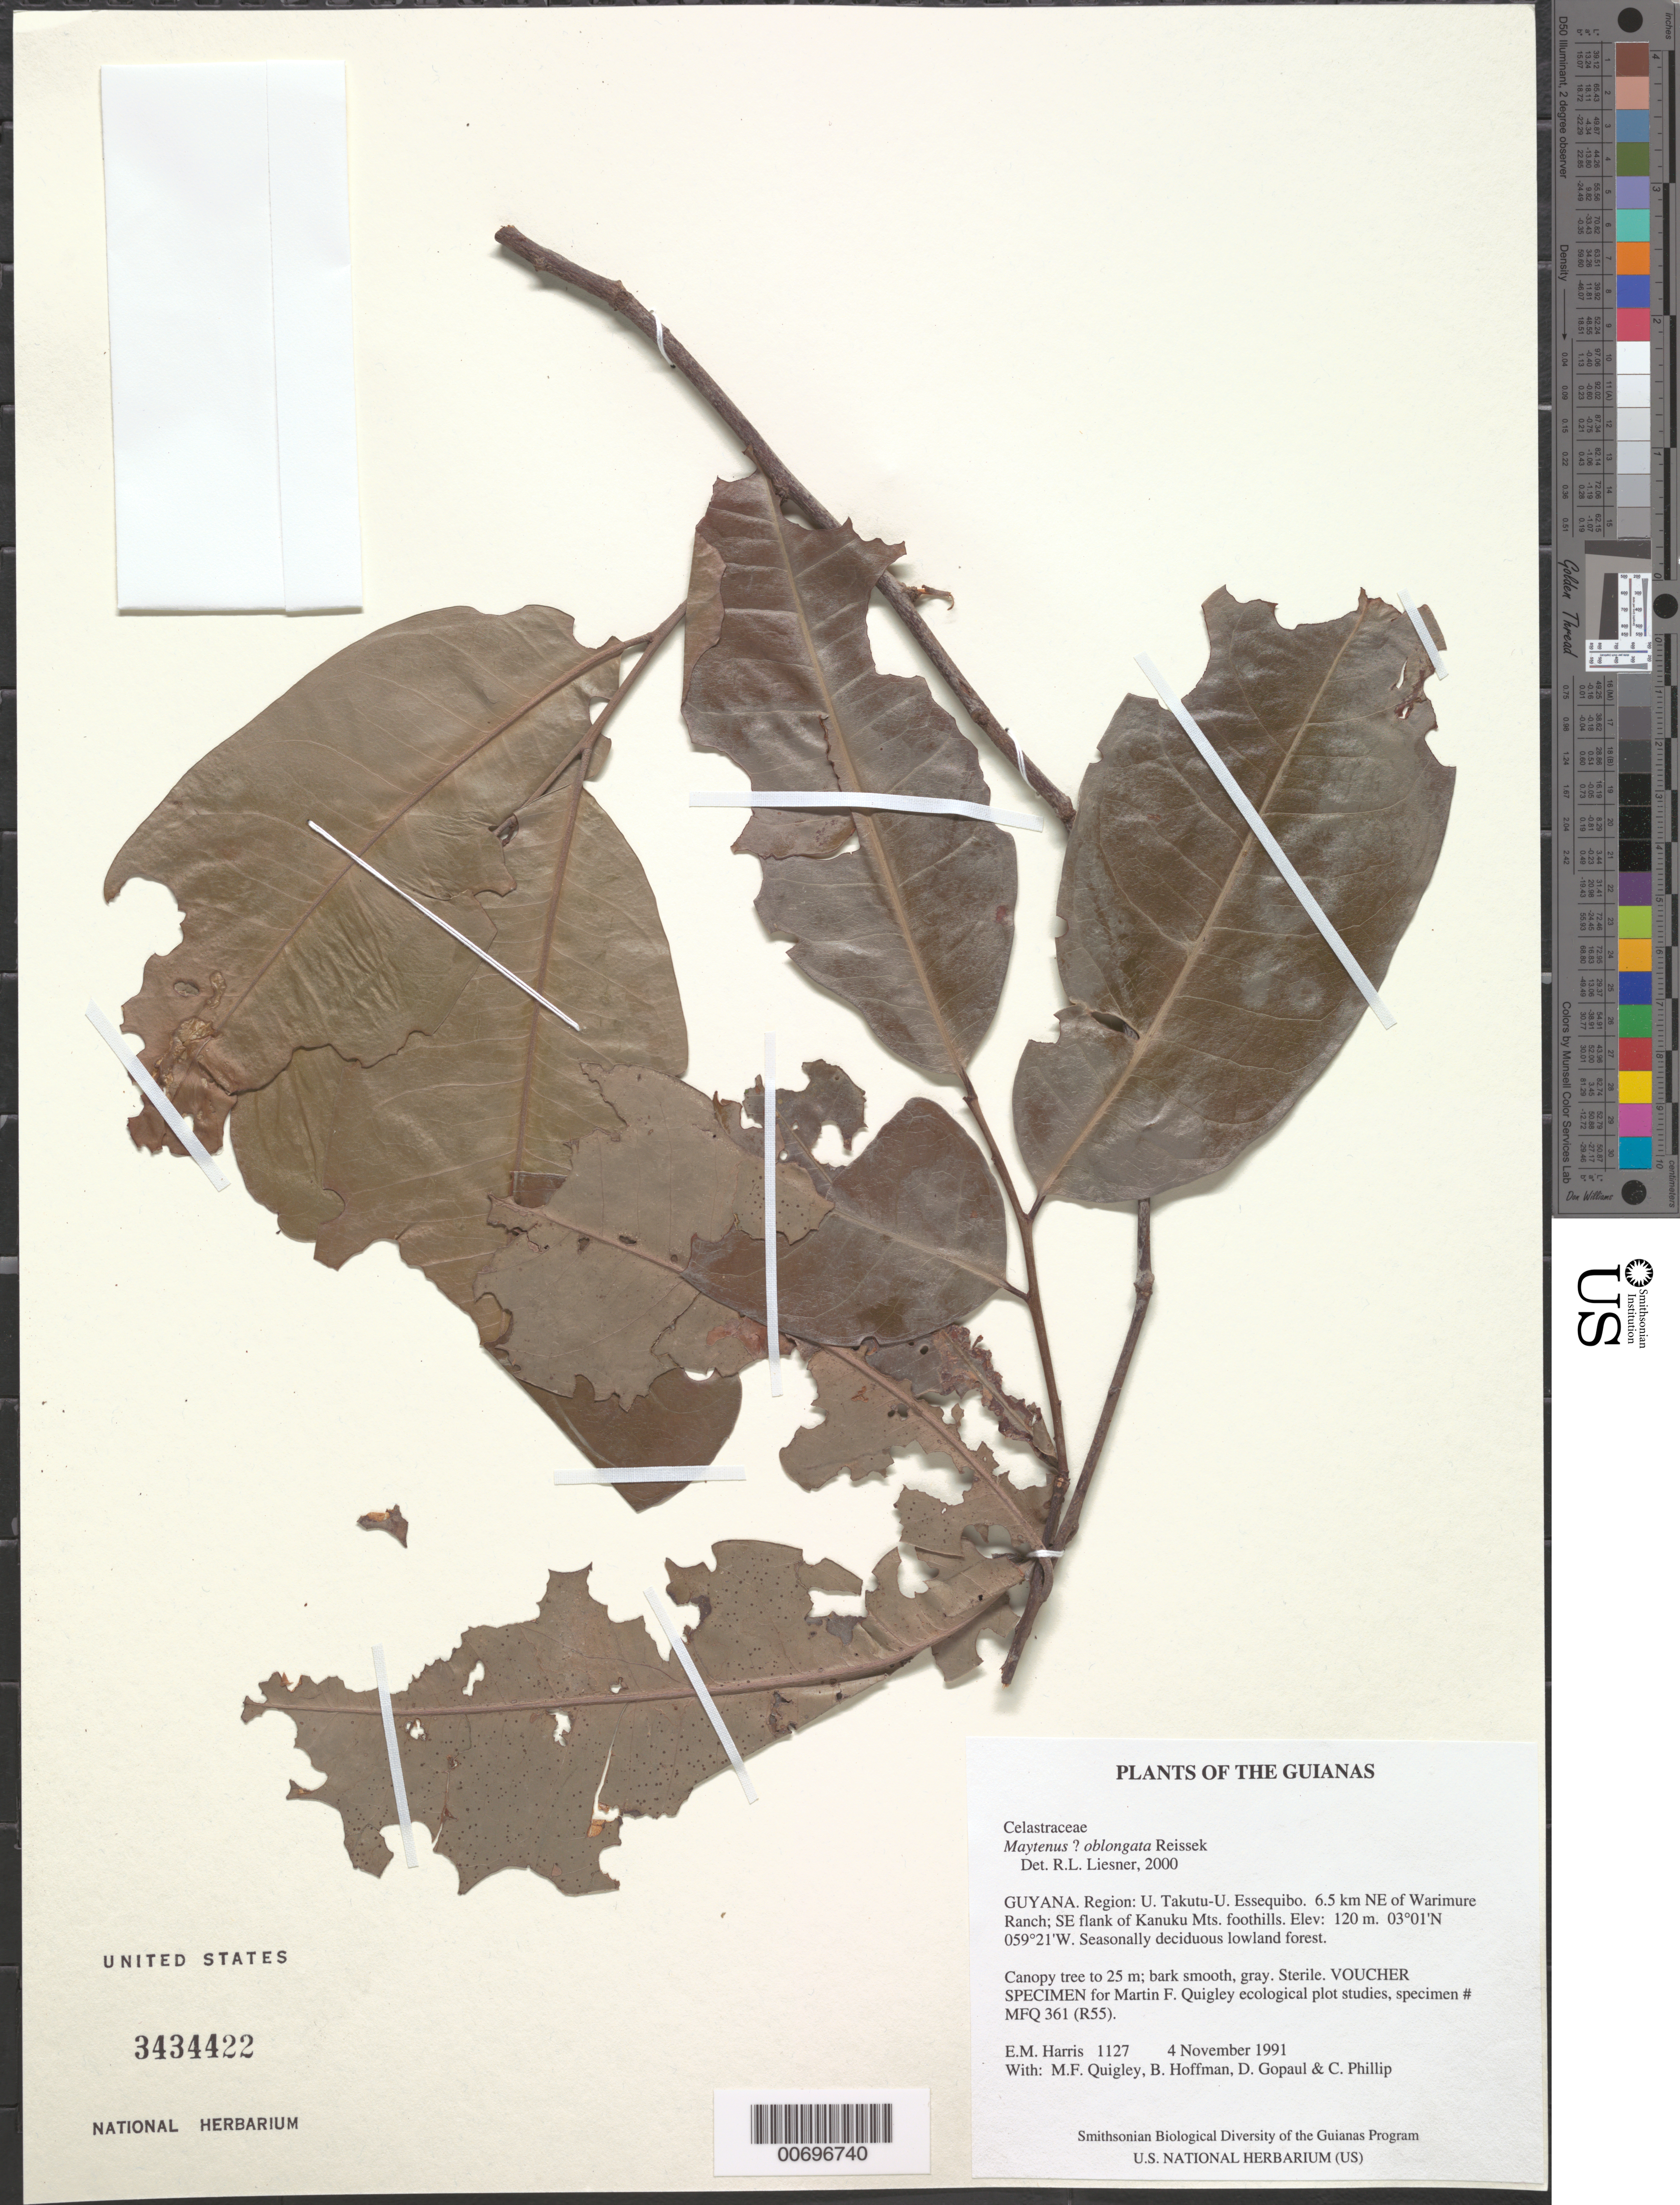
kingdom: Plantae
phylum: Tracheophyta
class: Magnoliopsida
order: Celastrales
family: Celastraceae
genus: Maytenus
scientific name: Maytenus oblongata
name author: Reissek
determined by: Liesner, R. L.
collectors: E. M. Harris, M. Quigley, B. Hoffman, D. Gopaul & C. Phillip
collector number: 1127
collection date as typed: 4 November 1991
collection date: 1991-11-04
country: Guyana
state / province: U. Takutu-U. Essequibo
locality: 6.5 km NE of Warimure Ranch; SE flank of Kanuku Mts. foothills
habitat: Seasonally deciduous lowland forest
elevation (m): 120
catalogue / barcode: US 3434422